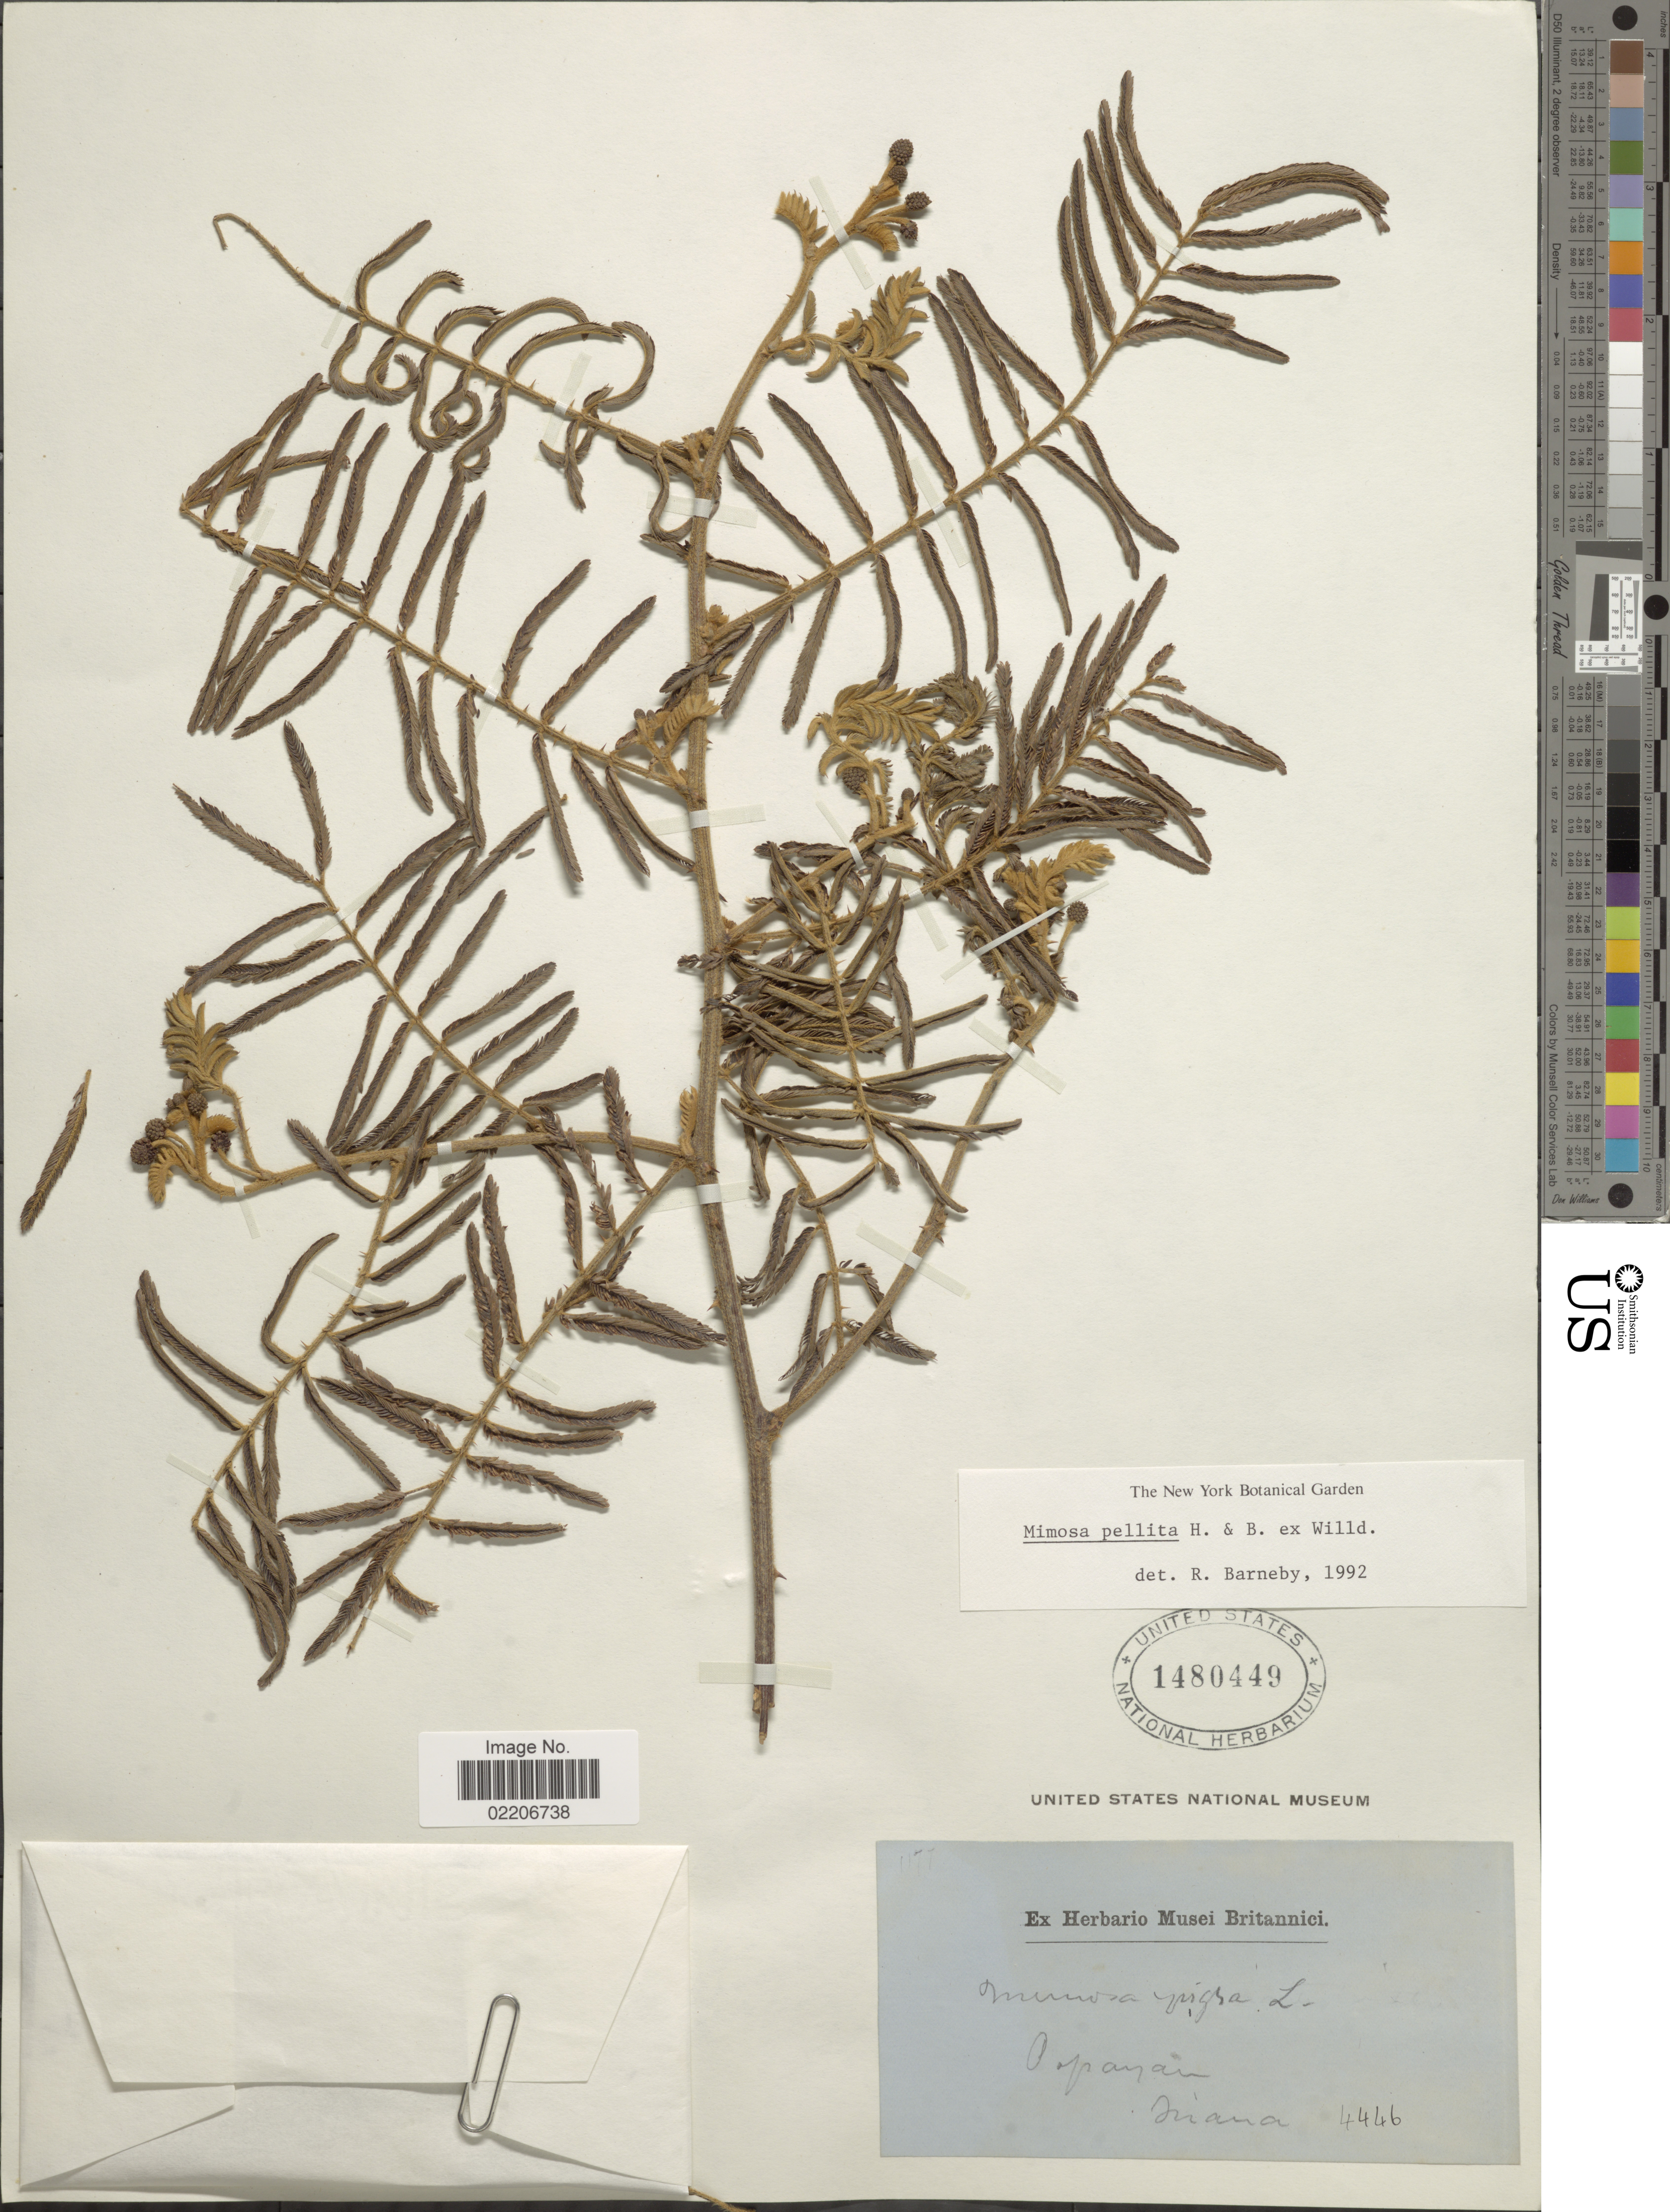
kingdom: Plantae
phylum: Tracheophyta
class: Magnoliopsida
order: Fabales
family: Fabaceae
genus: Mimosa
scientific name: Mimosa pellita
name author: Humb. & Bonpl. ex Willd.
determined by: Barneby, Rupert C., (NY)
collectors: Triana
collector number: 4446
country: Colombia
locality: Popayan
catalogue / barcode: US 1480449